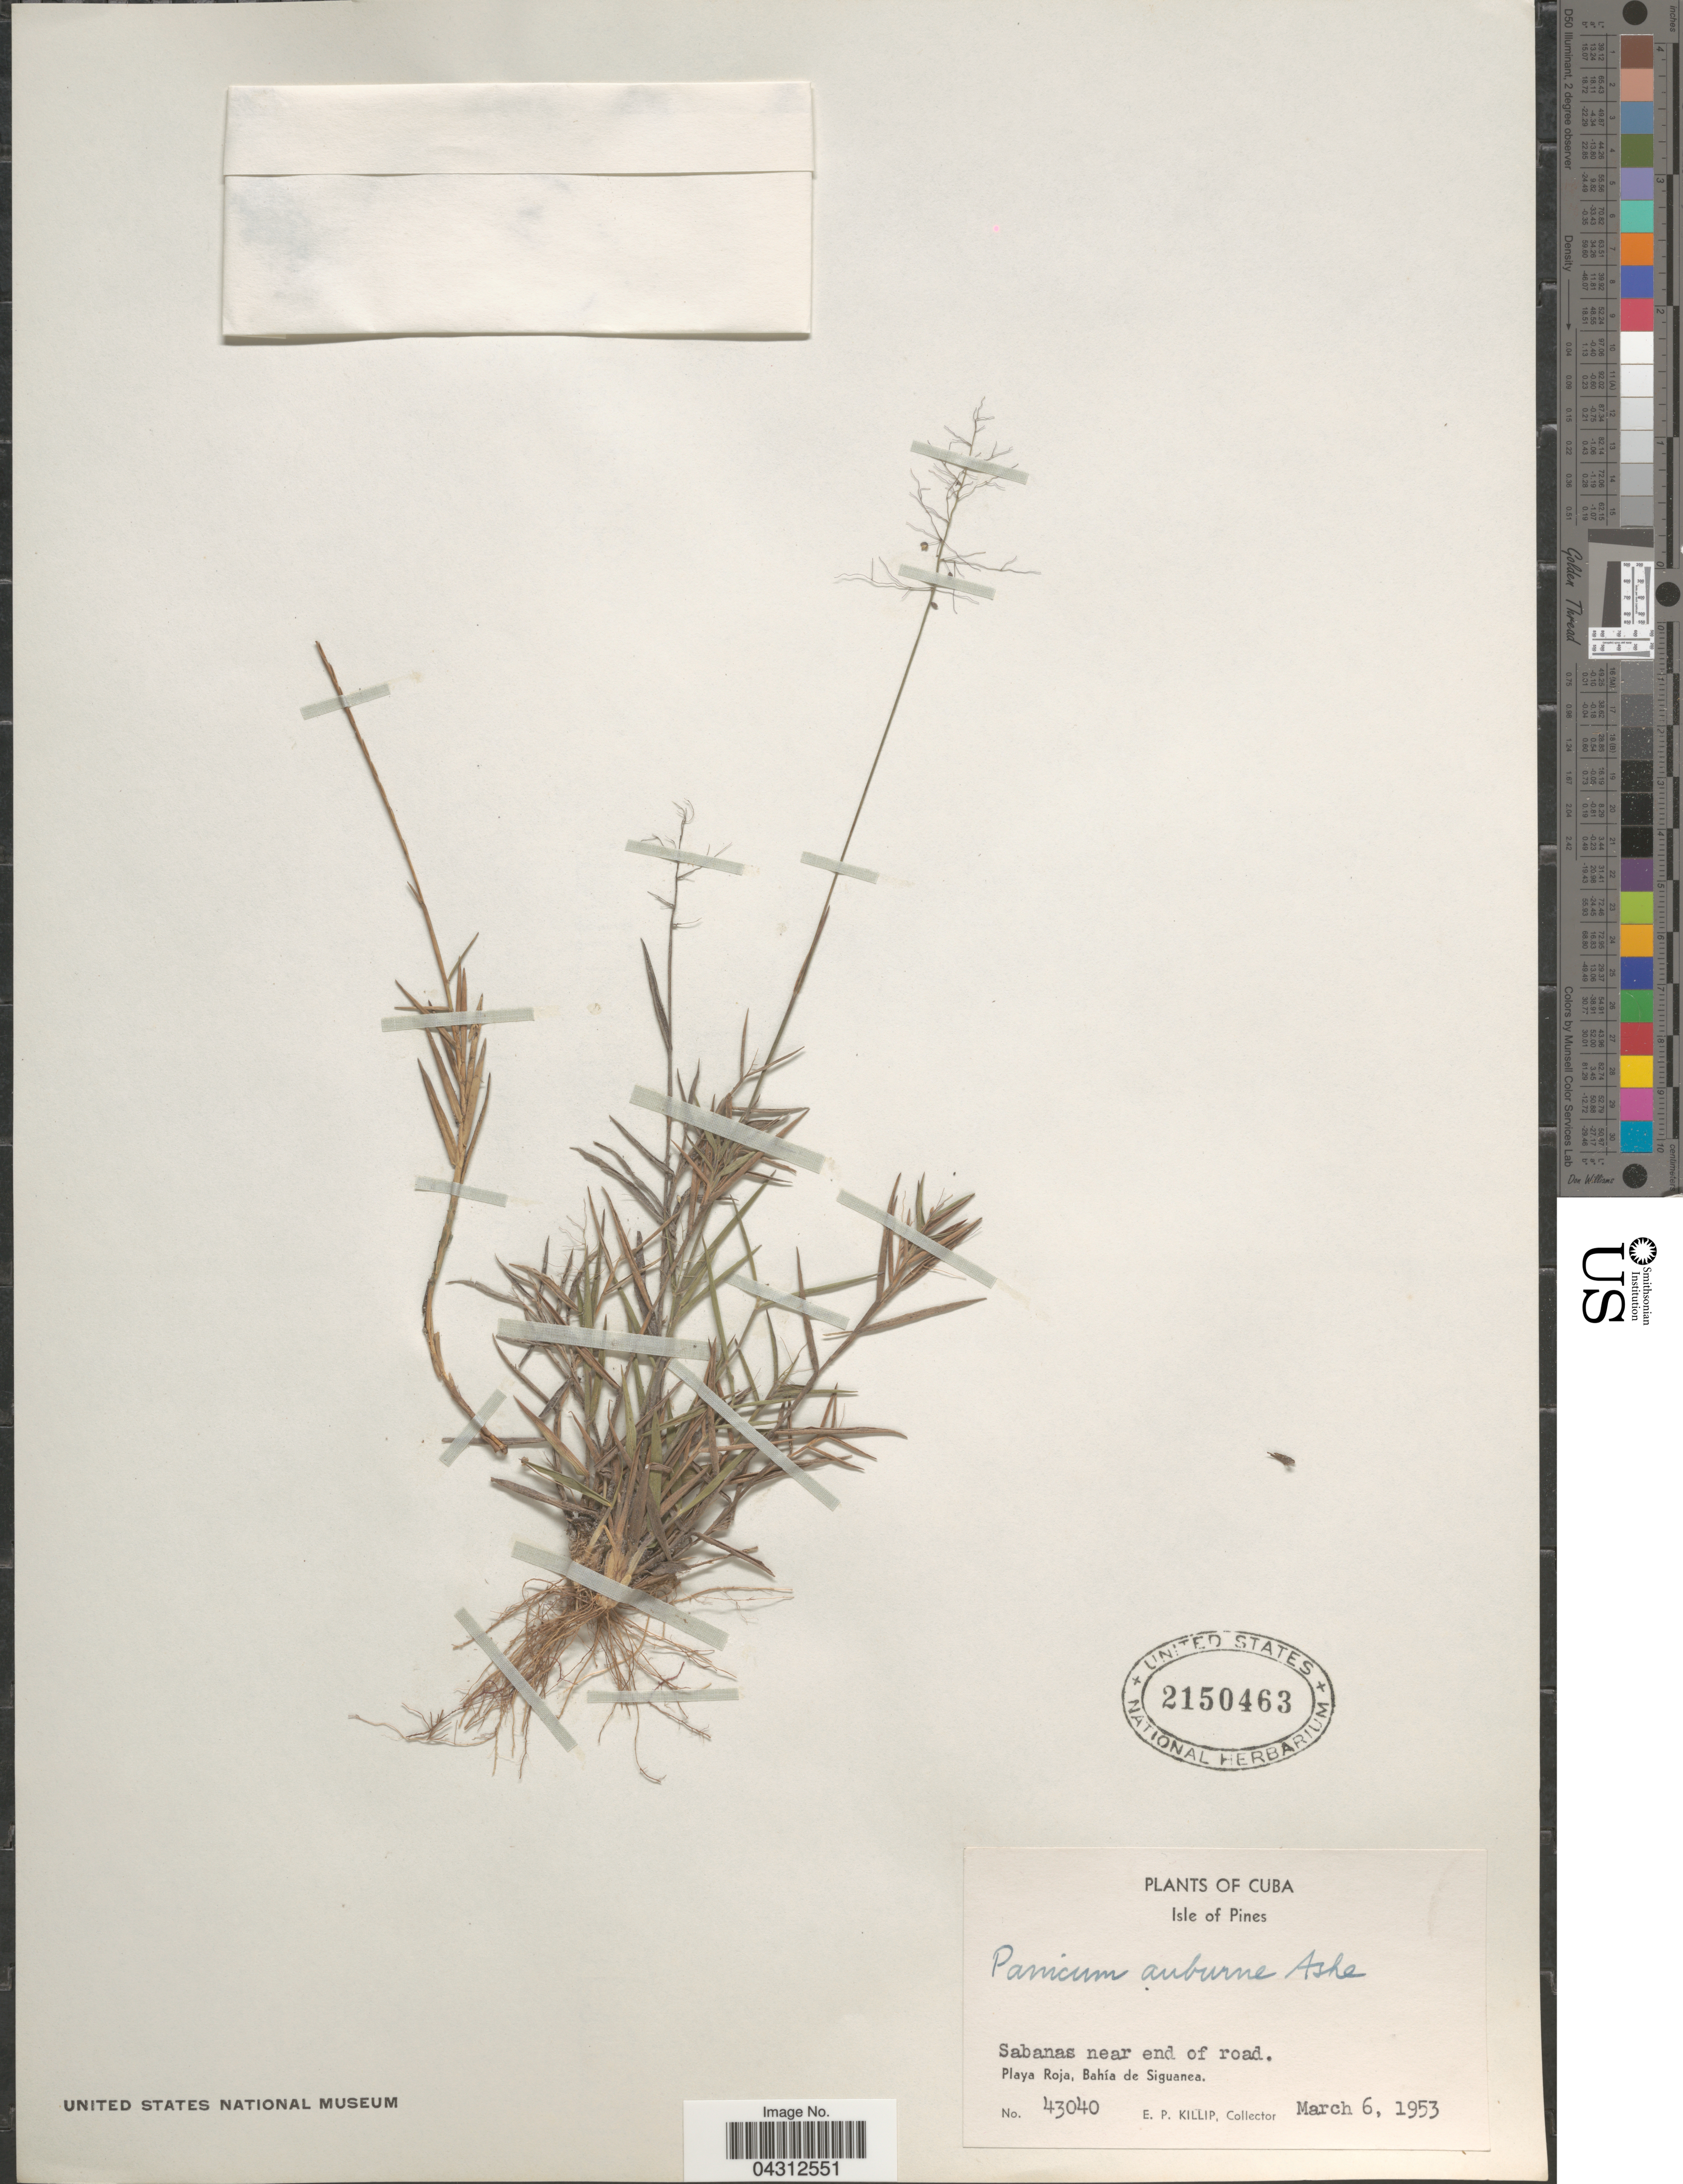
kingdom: Plantae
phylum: Tracheophyta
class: Liliopsida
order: Poales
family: Poaceae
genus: Dichanthelium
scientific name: Dichanthelium acuminatum var. longiligulatum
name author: (Nash) Gould & C.A. Clark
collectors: E. P. Killip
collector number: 43040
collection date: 1953-03-06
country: Cuba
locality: Isle of Pines. Sabanas near end of road. Playa Roja, Bahía de Siguanea.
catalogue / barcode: US 2150463